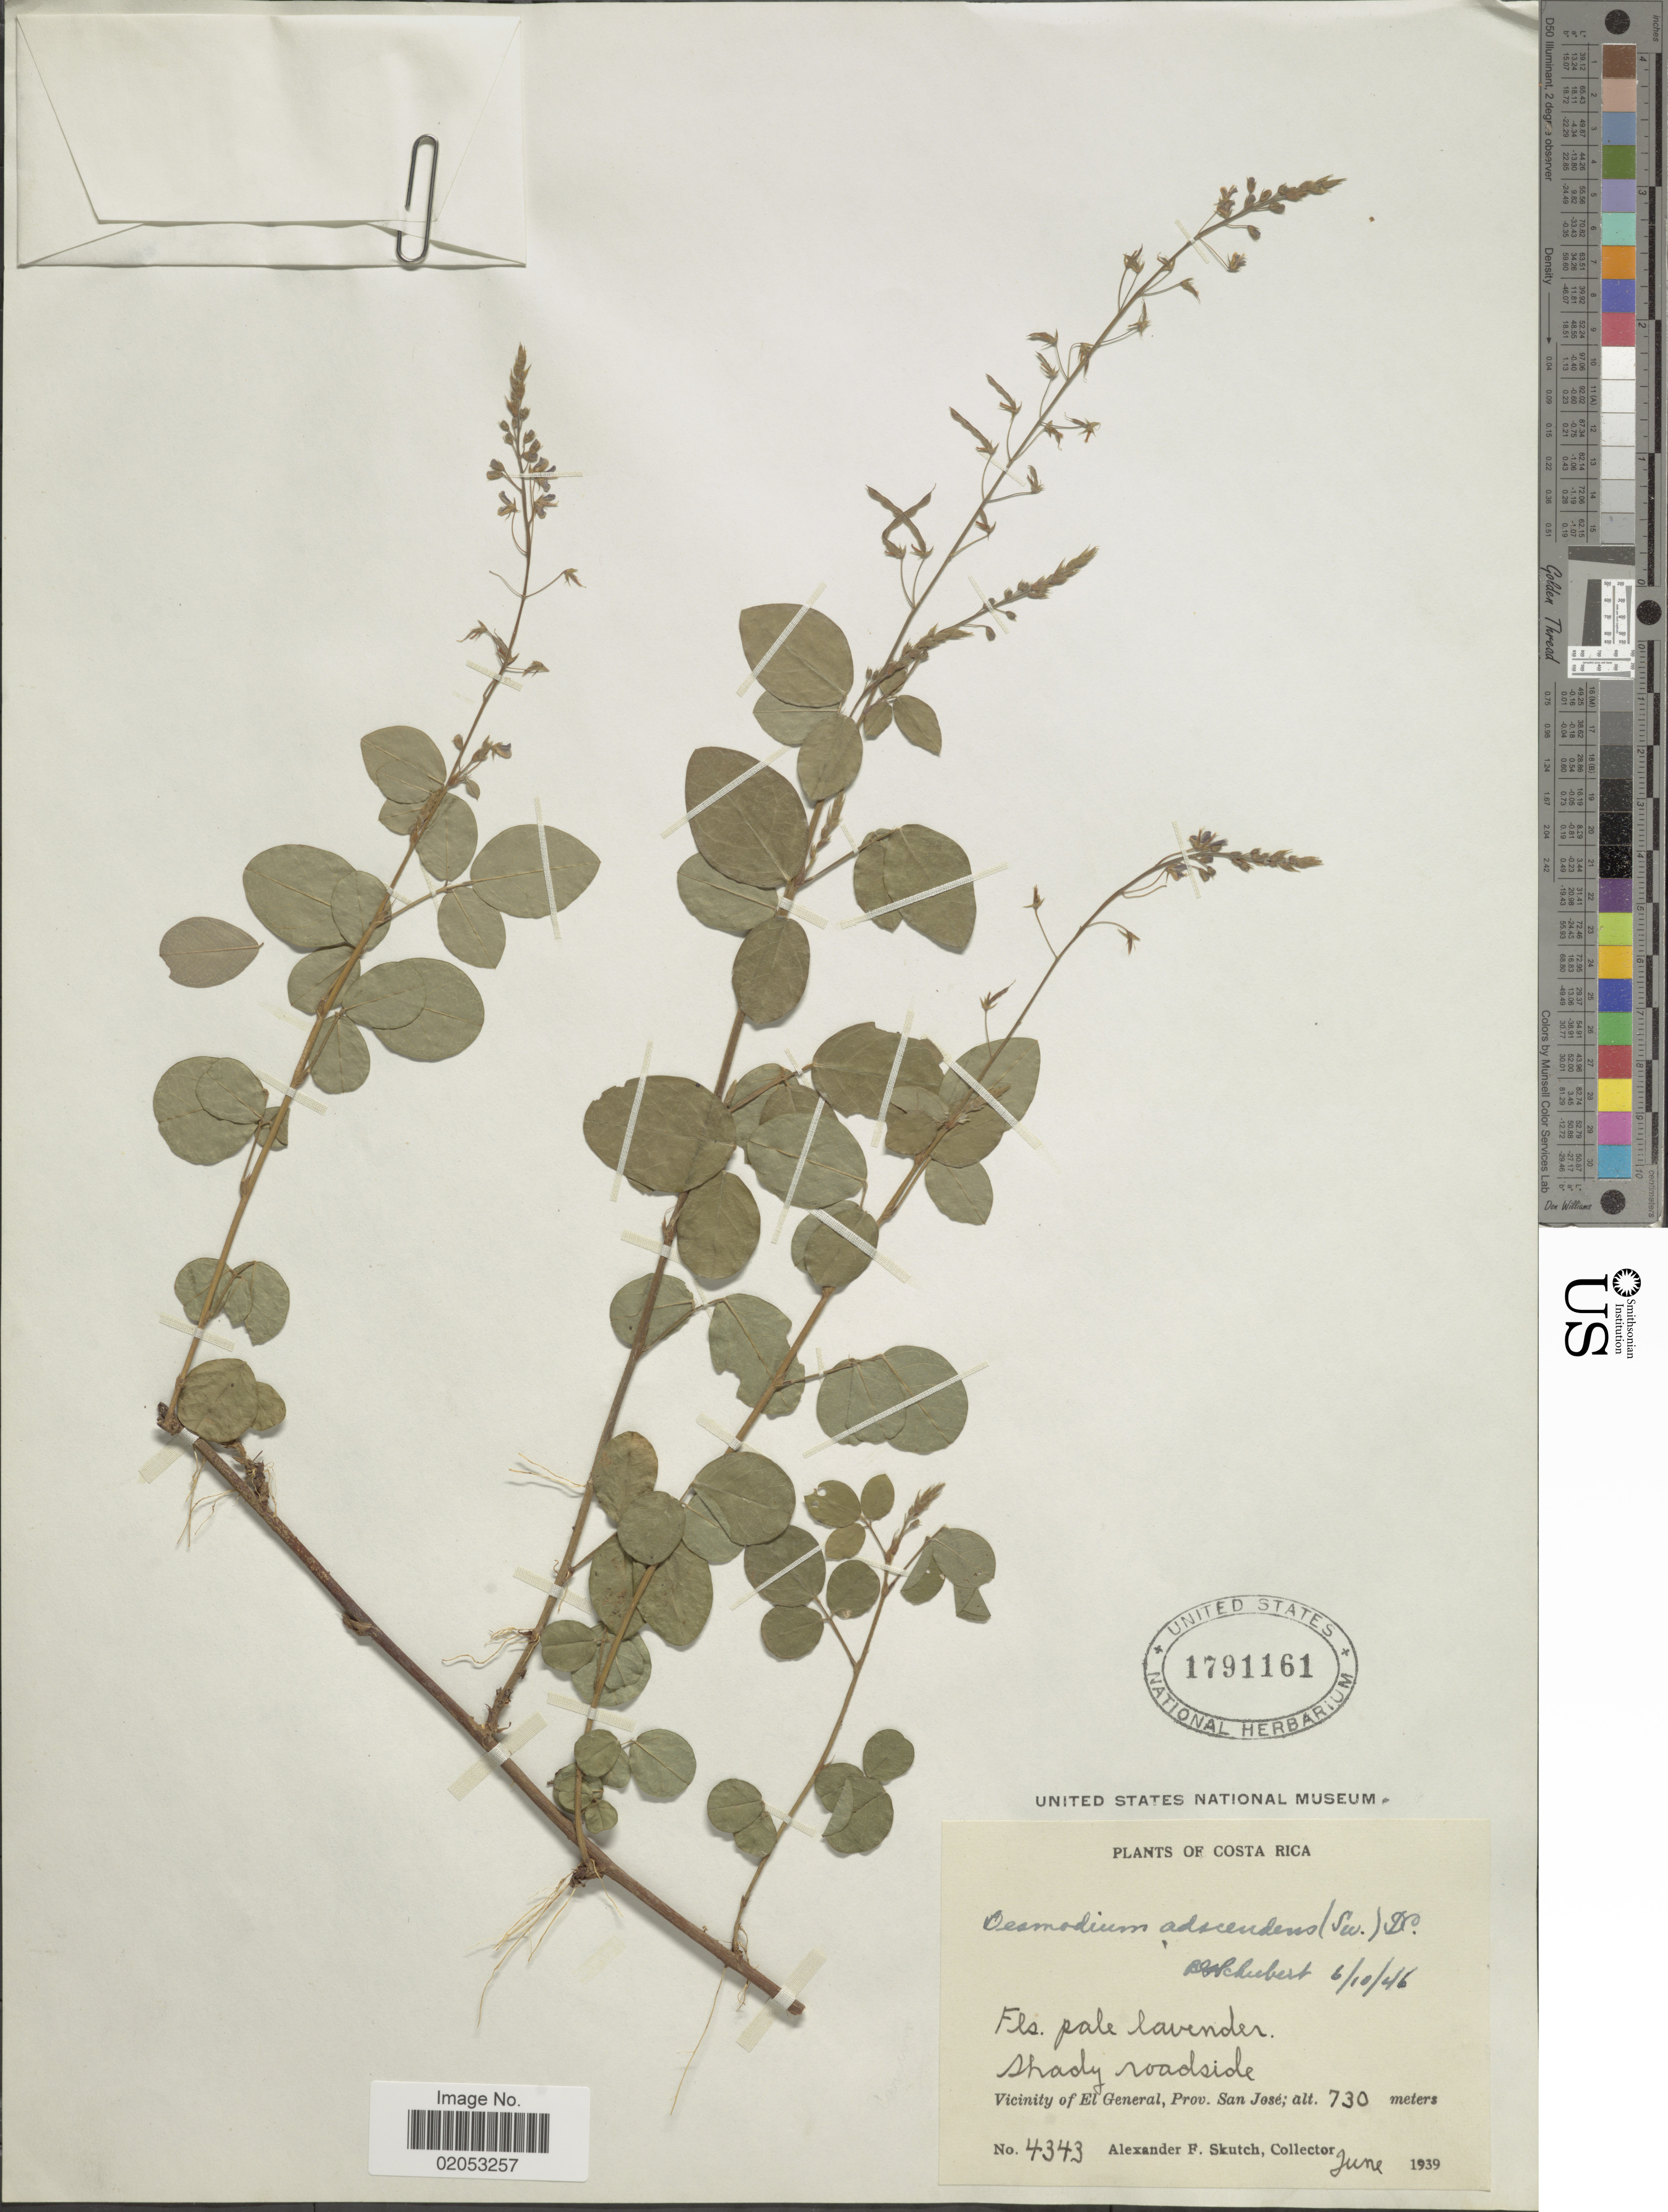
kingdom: Plantae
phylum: Tracheophyta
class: Magnoliopsida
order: Fabales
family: Fabaceae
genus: Grona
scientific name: Grona adscendens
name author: (Sw.) H. Ohashi & K. Ohashi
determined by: Strong, Mark T., (BOT), Smithsonian Institution - National Museum of Natural History (UNITED STATES)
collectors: A. F. Skutch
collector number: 4343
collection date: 1939-06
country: Costa Rica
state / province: San José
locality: Vicinity of El General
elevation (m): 730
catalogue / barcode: US 1791161